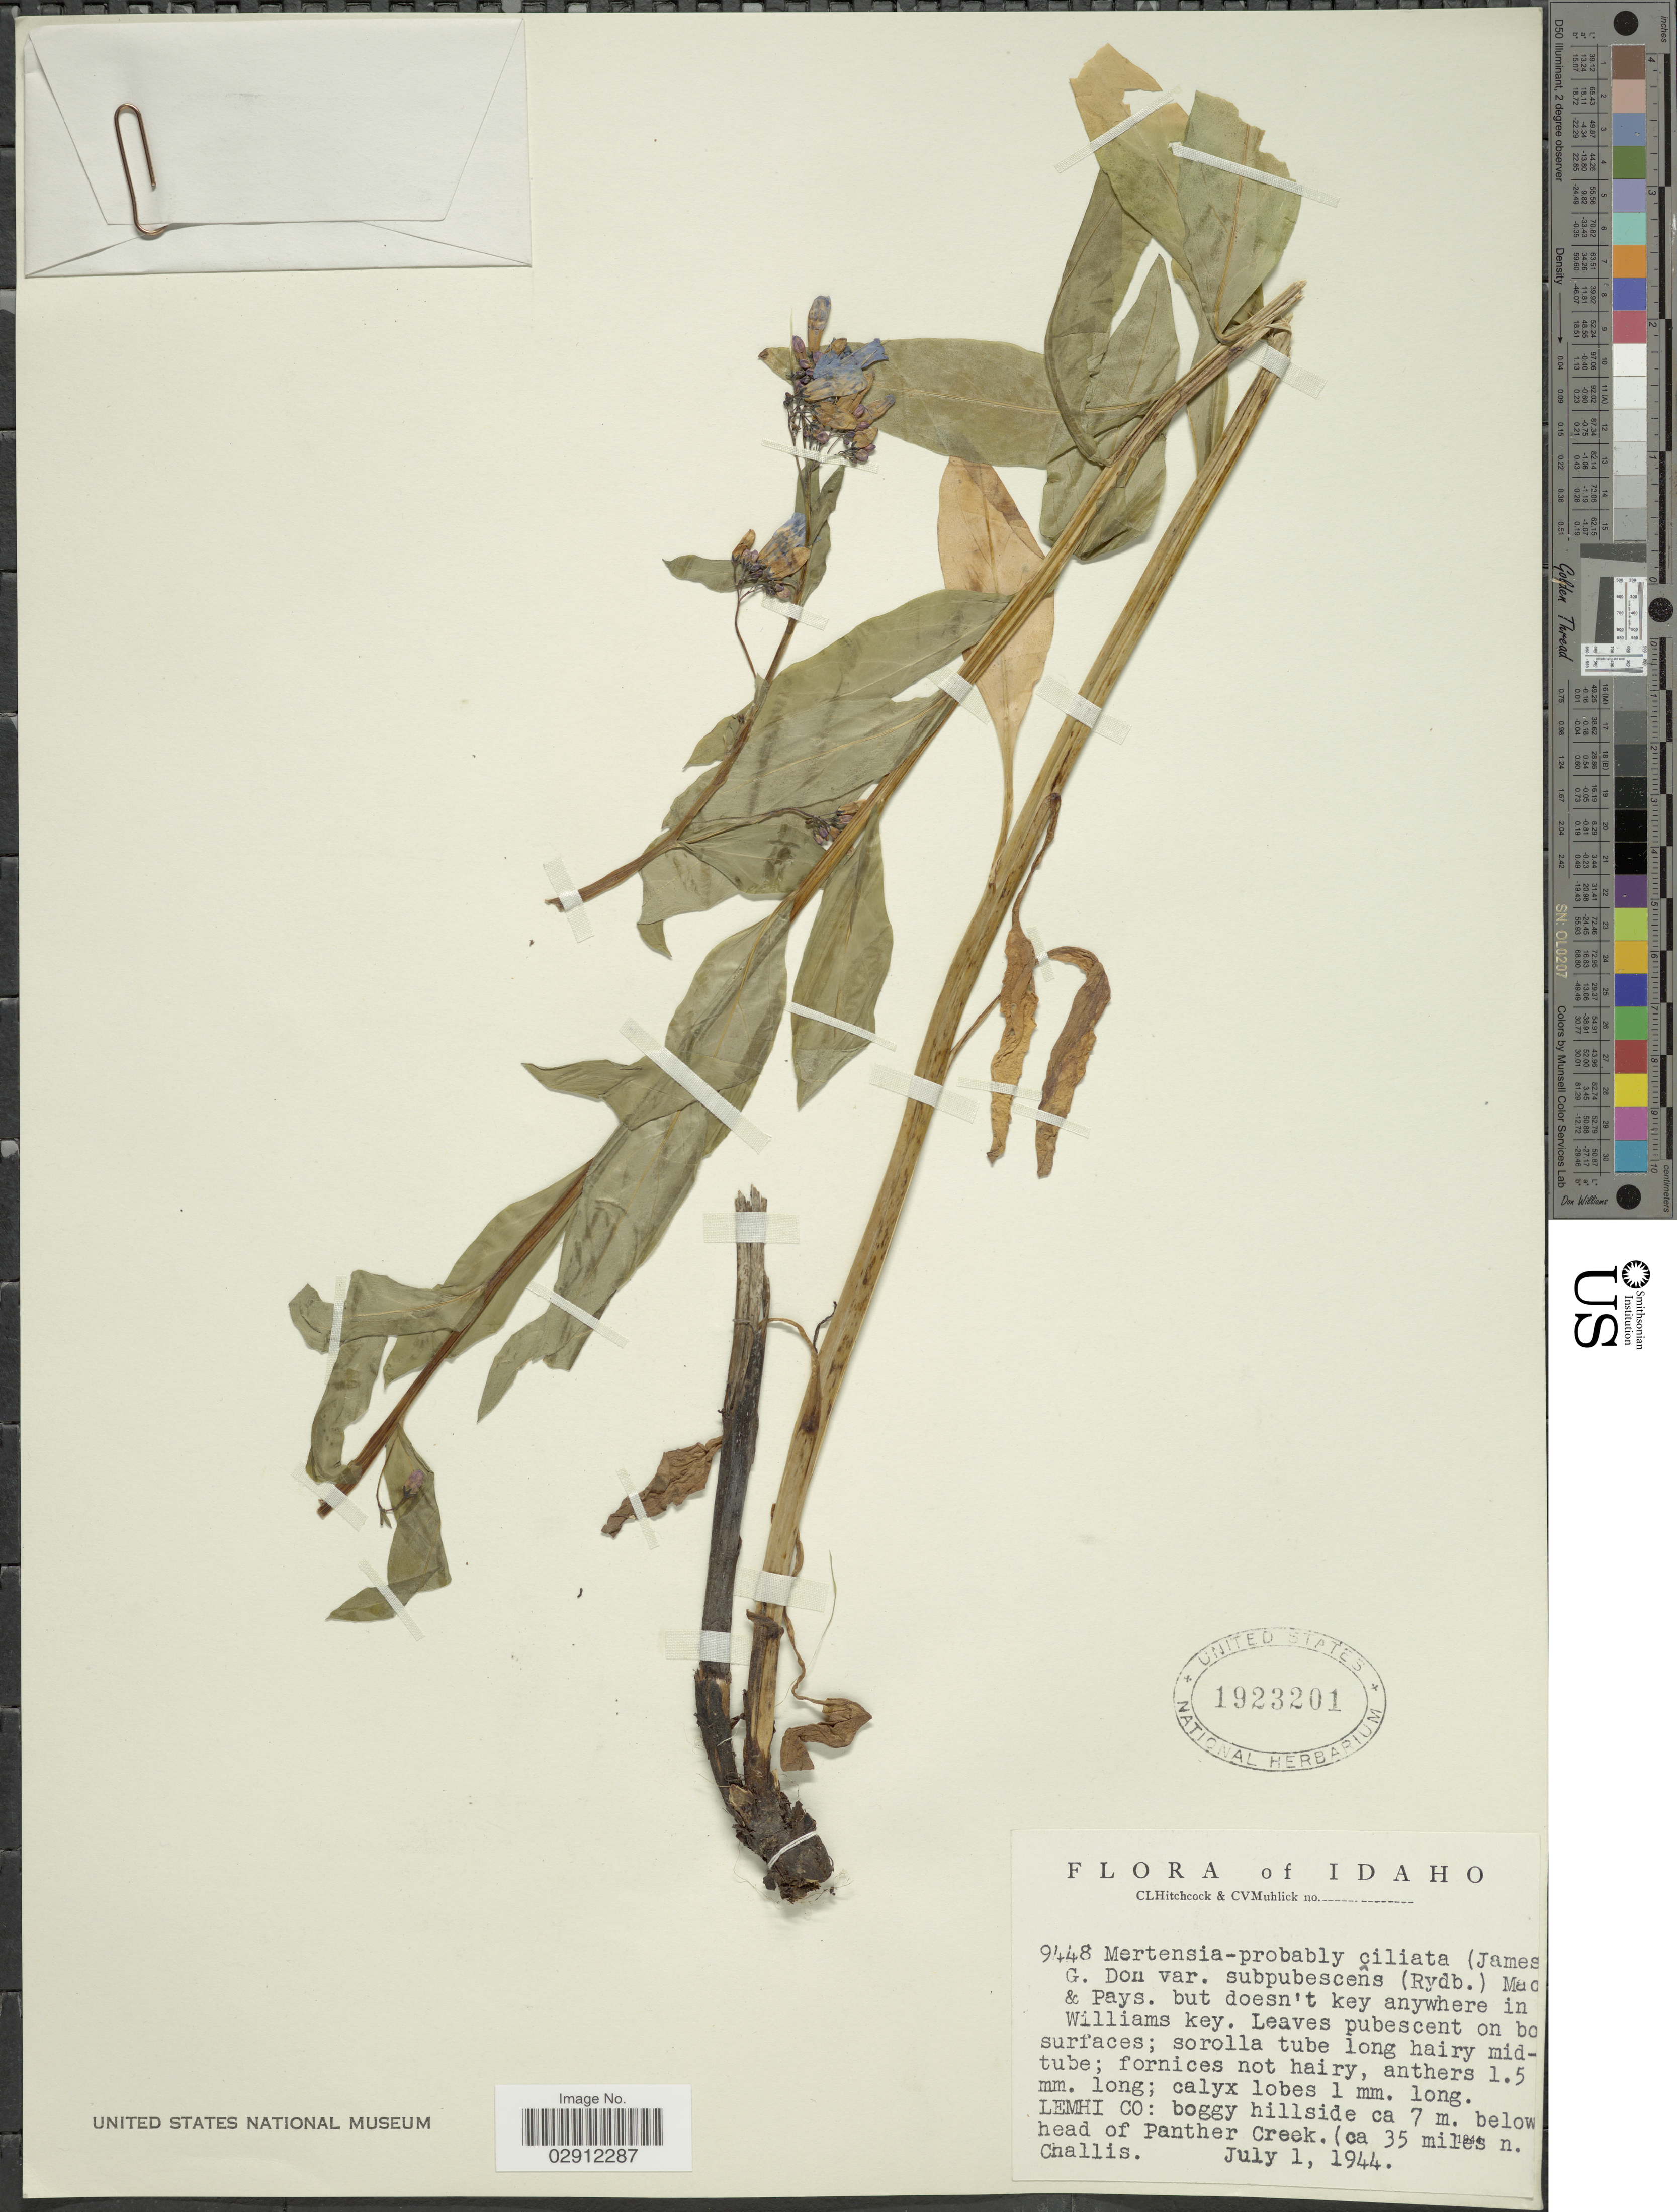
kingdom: Plantae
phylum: Tracheophyta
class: Magnoliopsida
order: Boraginales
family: Boraginaceae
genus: Mertensia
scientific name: Mertensia ciliata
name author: (James) G. Don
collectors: C. L. Hitchcock & C. V. Muhlick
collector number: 9448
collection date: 1944-07-01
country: United States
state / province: Idaho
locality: Lemhi Co: boggy hillside ca 7 m. below head of Panther Creek (ca 35 miles n. Challis).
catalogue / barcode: US 1923201